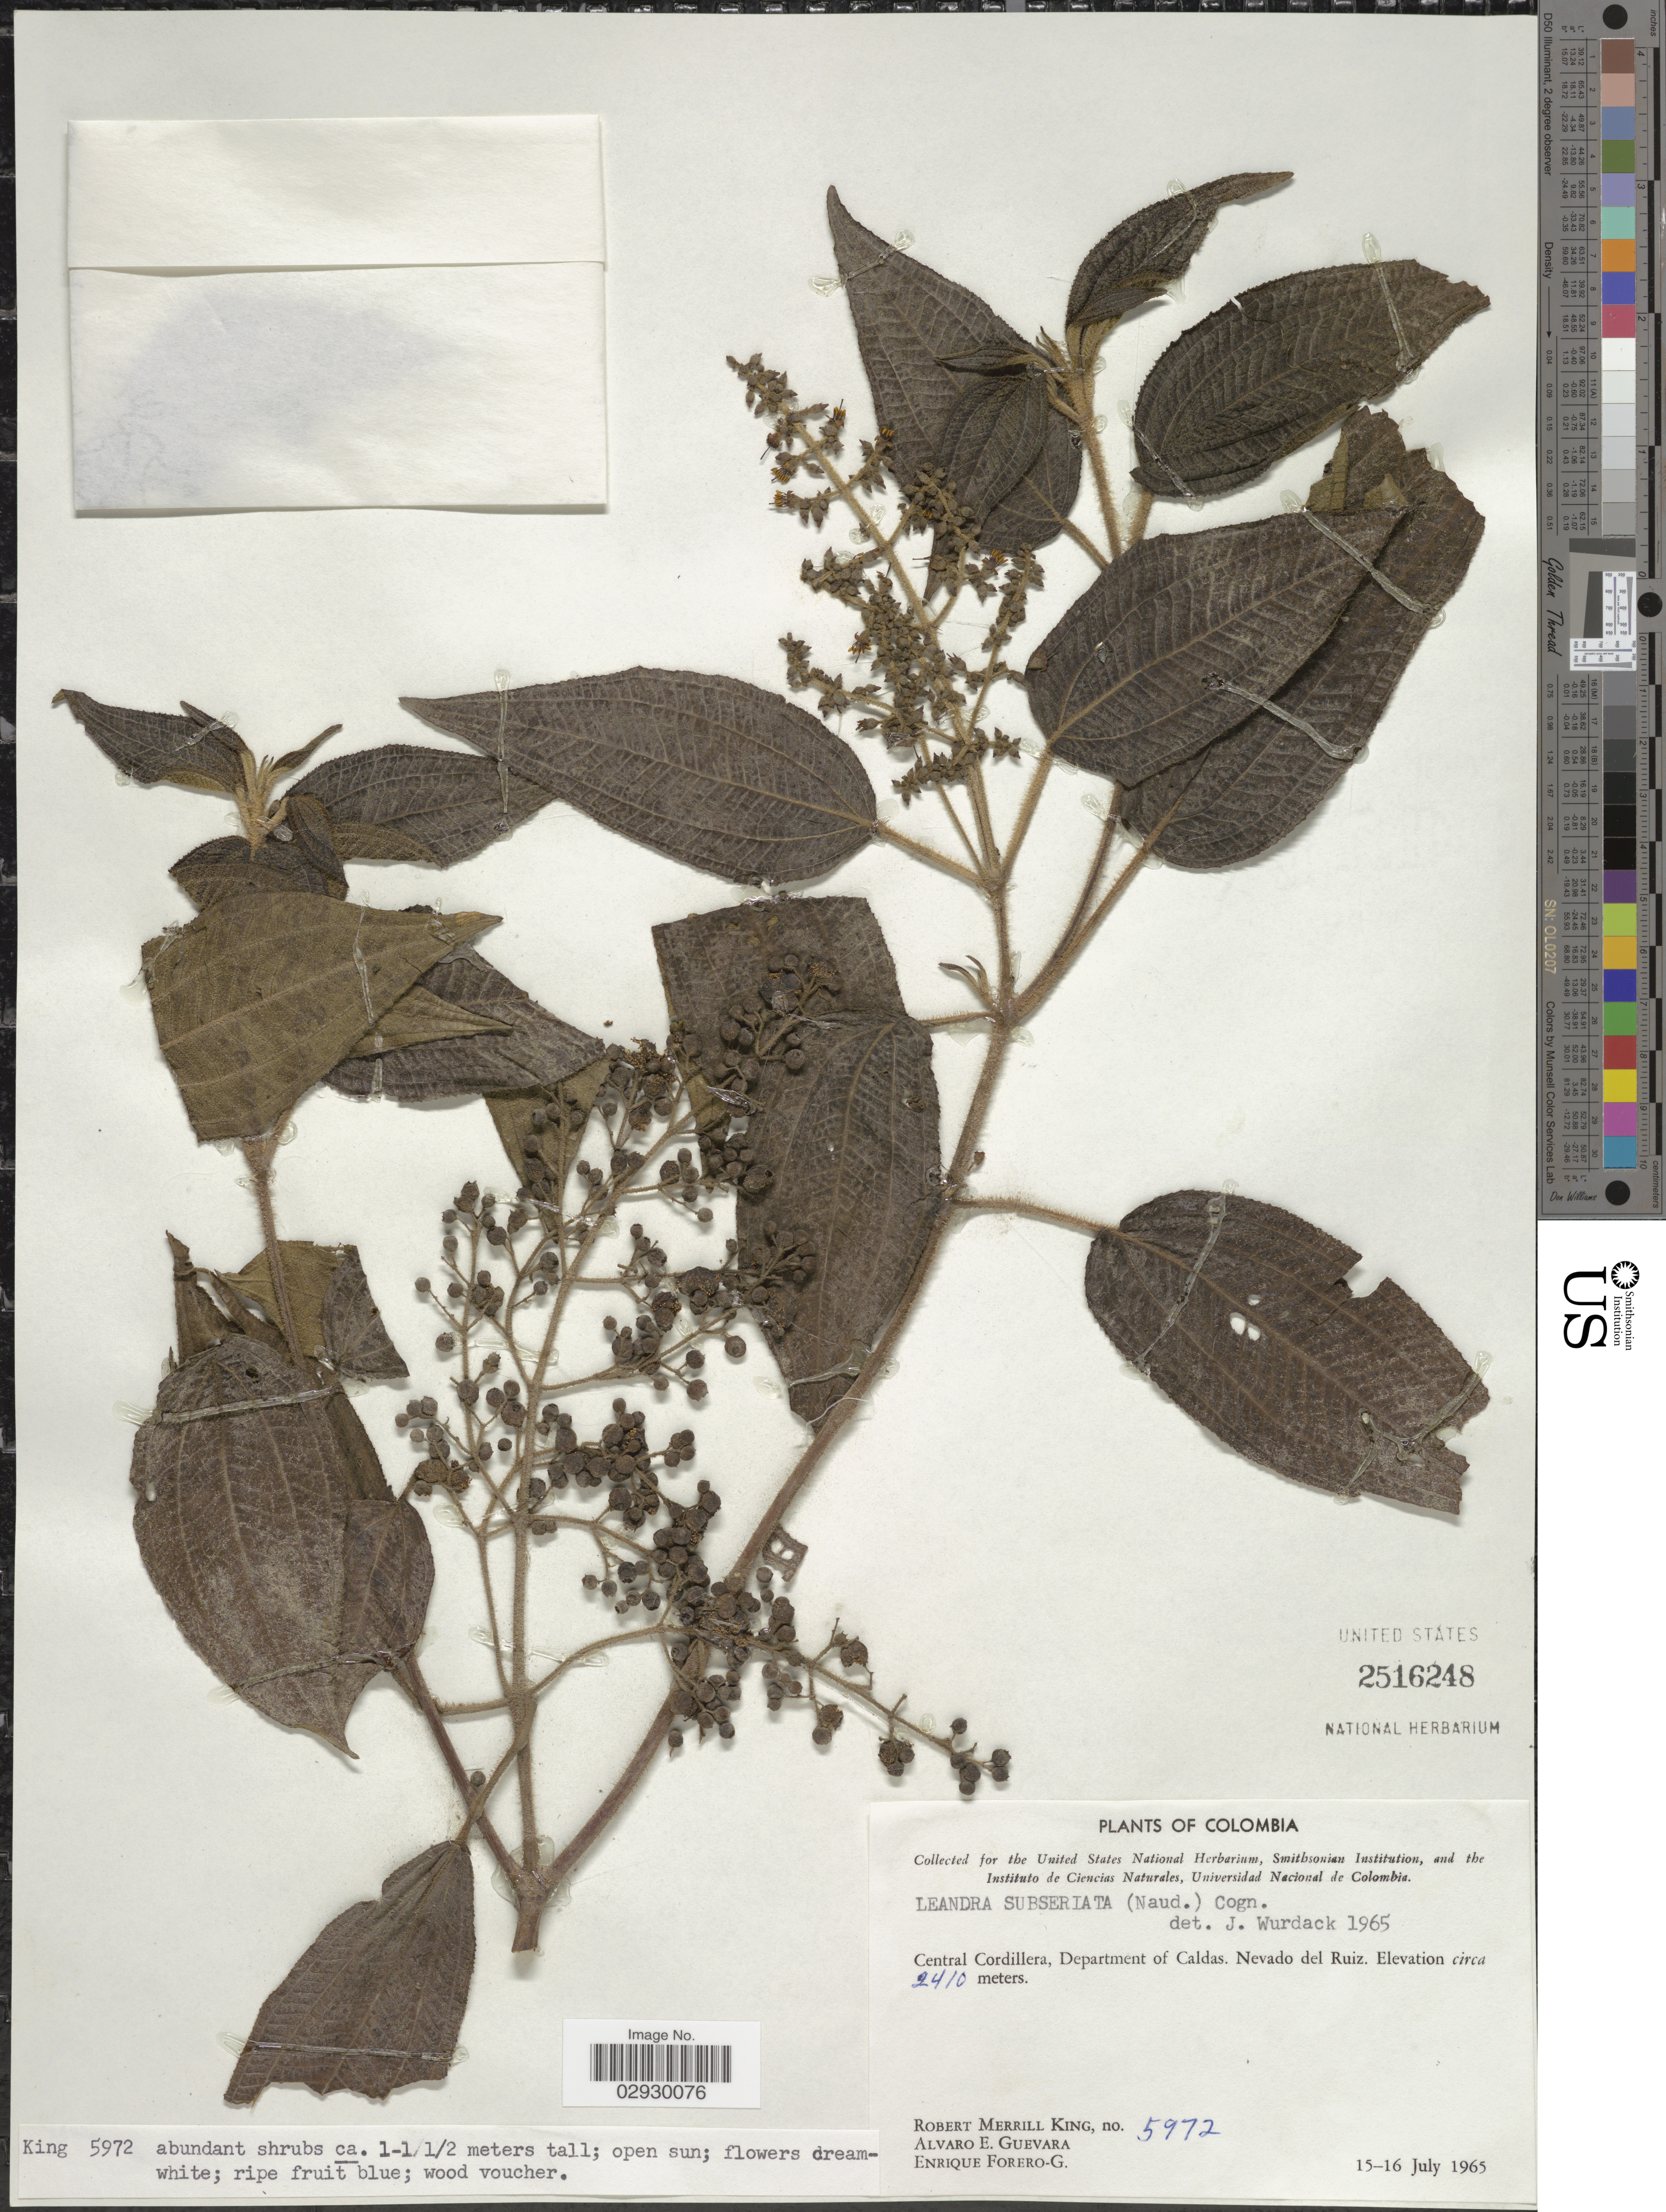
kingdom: Plantae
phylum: Tracheophyta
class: Magnoliopsida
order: Myrtales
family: Melastomataceae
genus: Leandra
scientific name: Leandra subseriata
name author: (Naudin) Cogn.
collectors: R. M. King, A. E. Guevara & E. Forero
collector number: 5972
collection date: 1965-07-15/1965-07-16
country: Colombia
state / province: Caldas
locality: Central Cordillera, Department of Caldas. Nevado del Ruiz.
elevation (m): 2410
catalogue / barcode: US 2516248